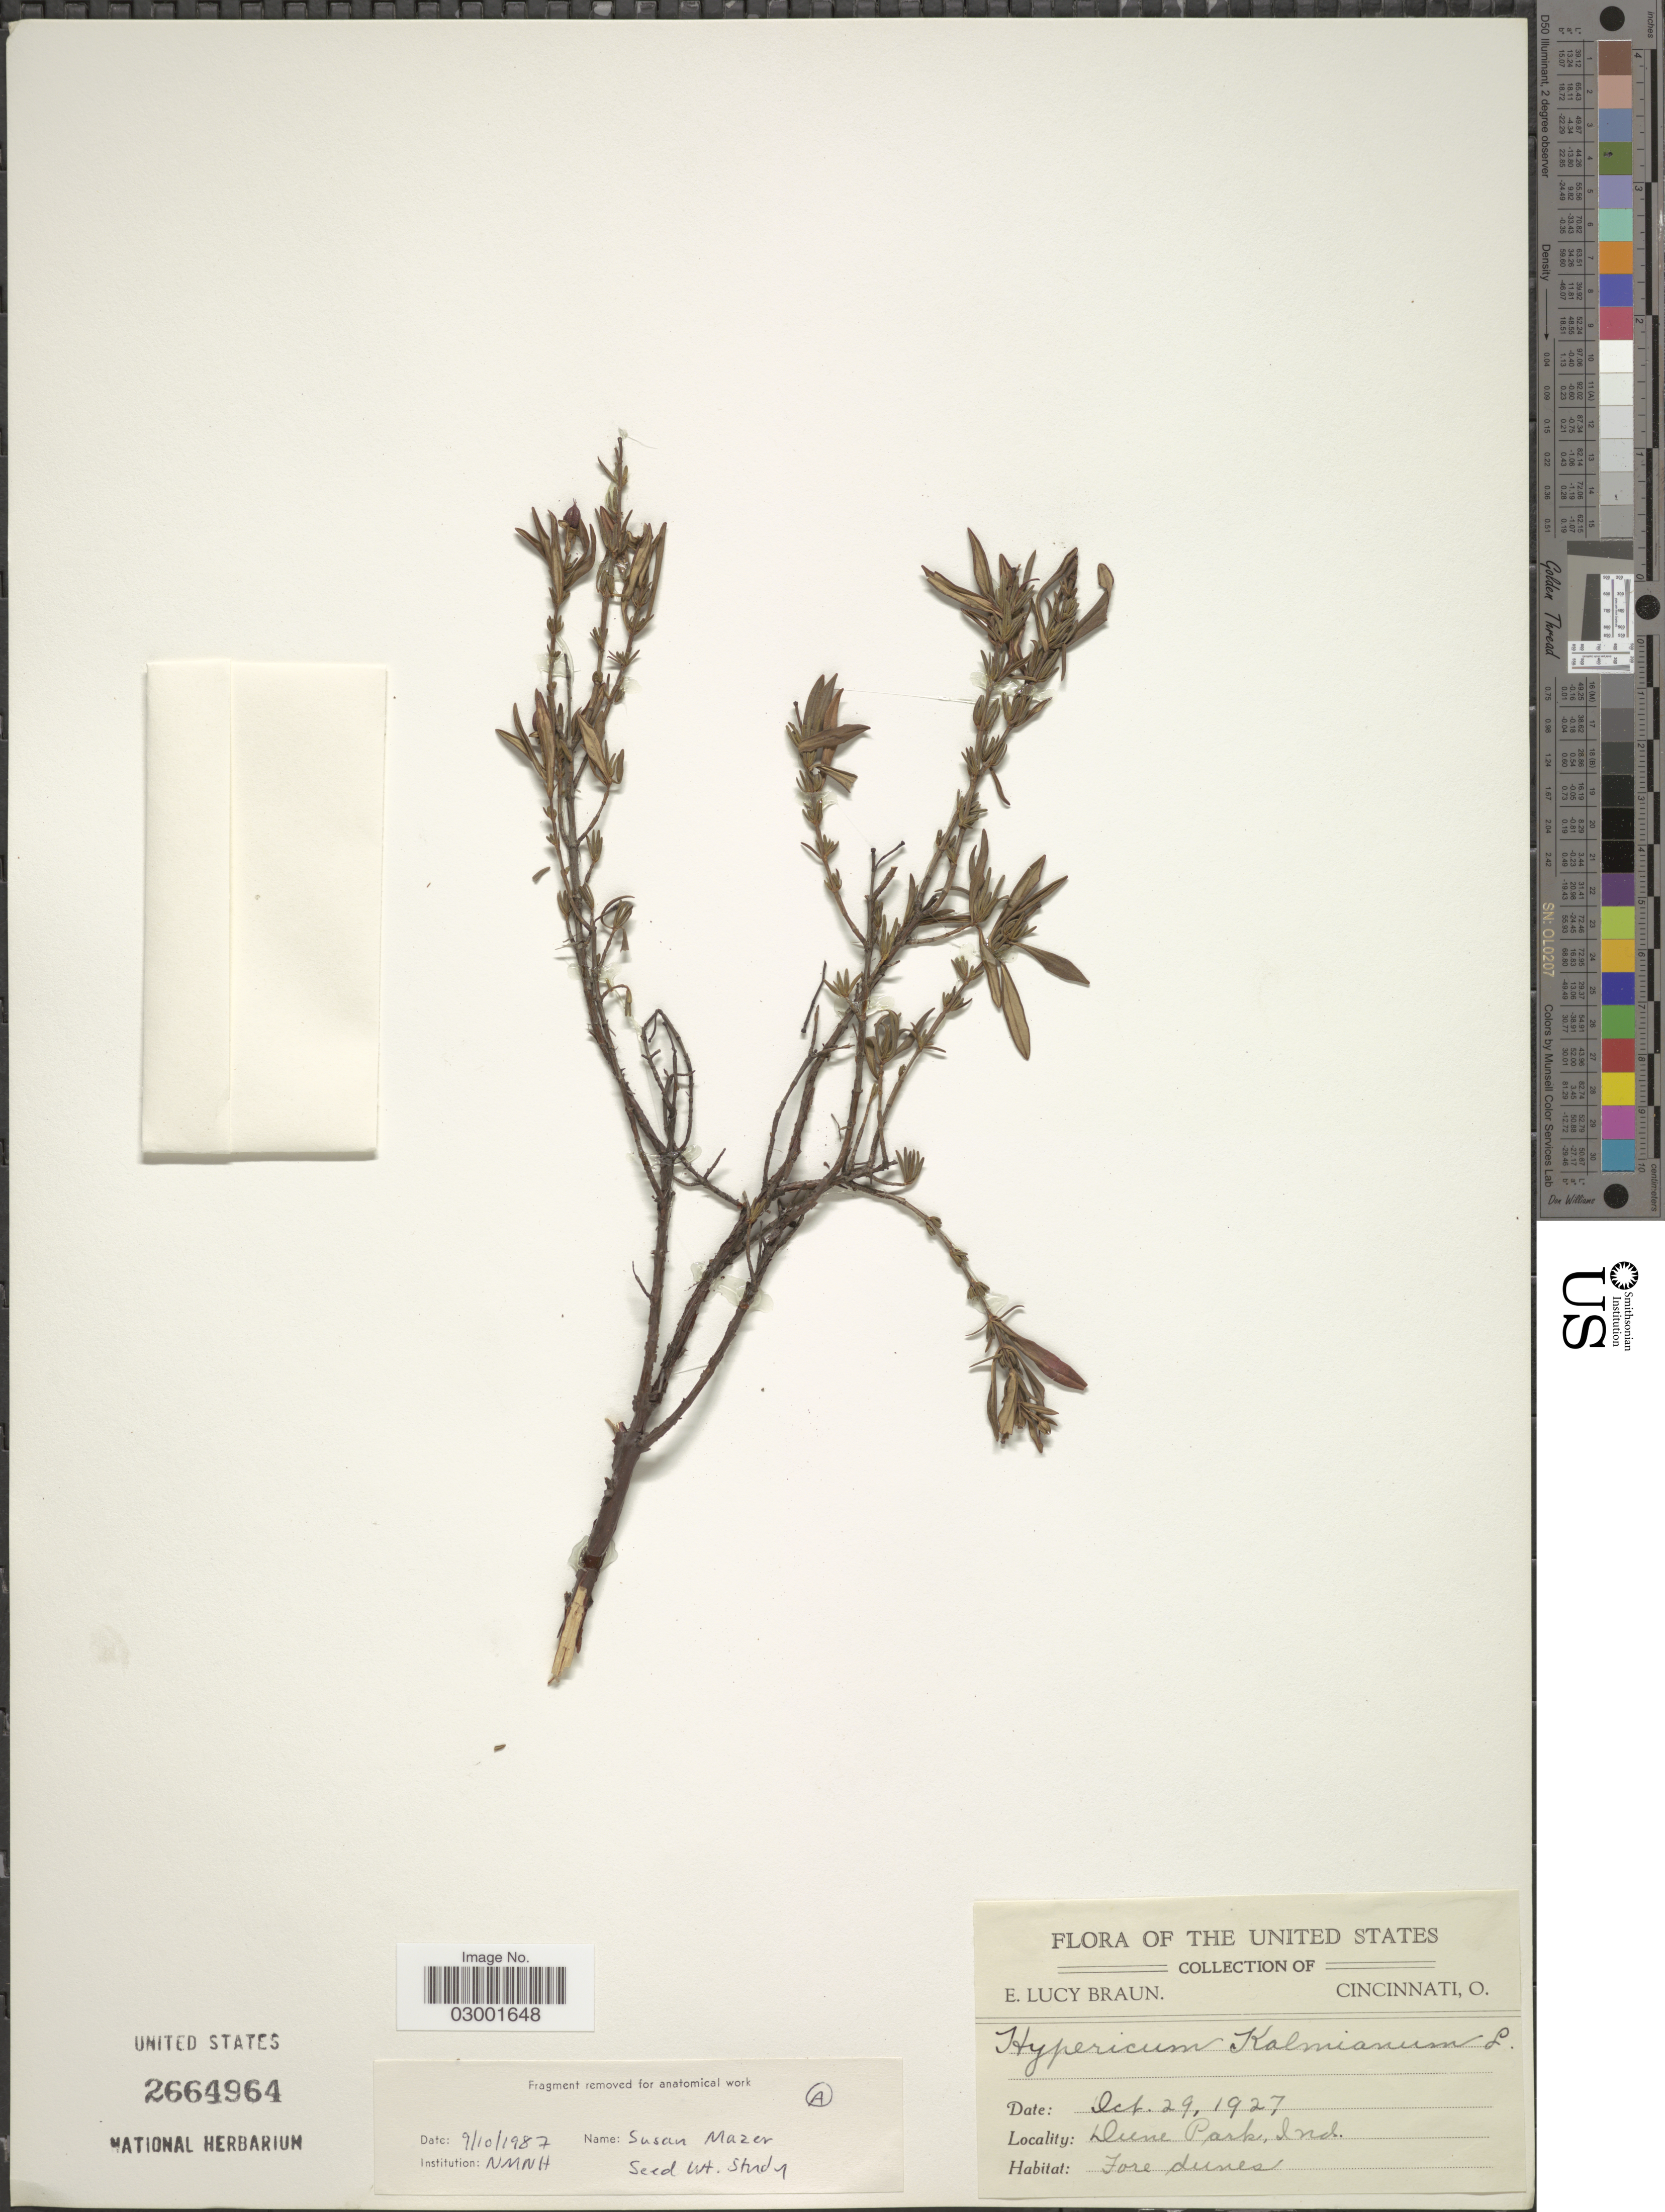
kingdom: Plantae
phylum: Tracheophyta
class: Magnoliopsida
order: Malpighiales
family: Hypericaceae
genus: Hypericum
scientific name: Hypericum kalmianum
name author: L.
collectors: E. L. Braun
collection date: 1927-12-29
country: United States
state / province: Indiana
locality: Dune Park, Ind.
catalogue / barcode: US 2664964